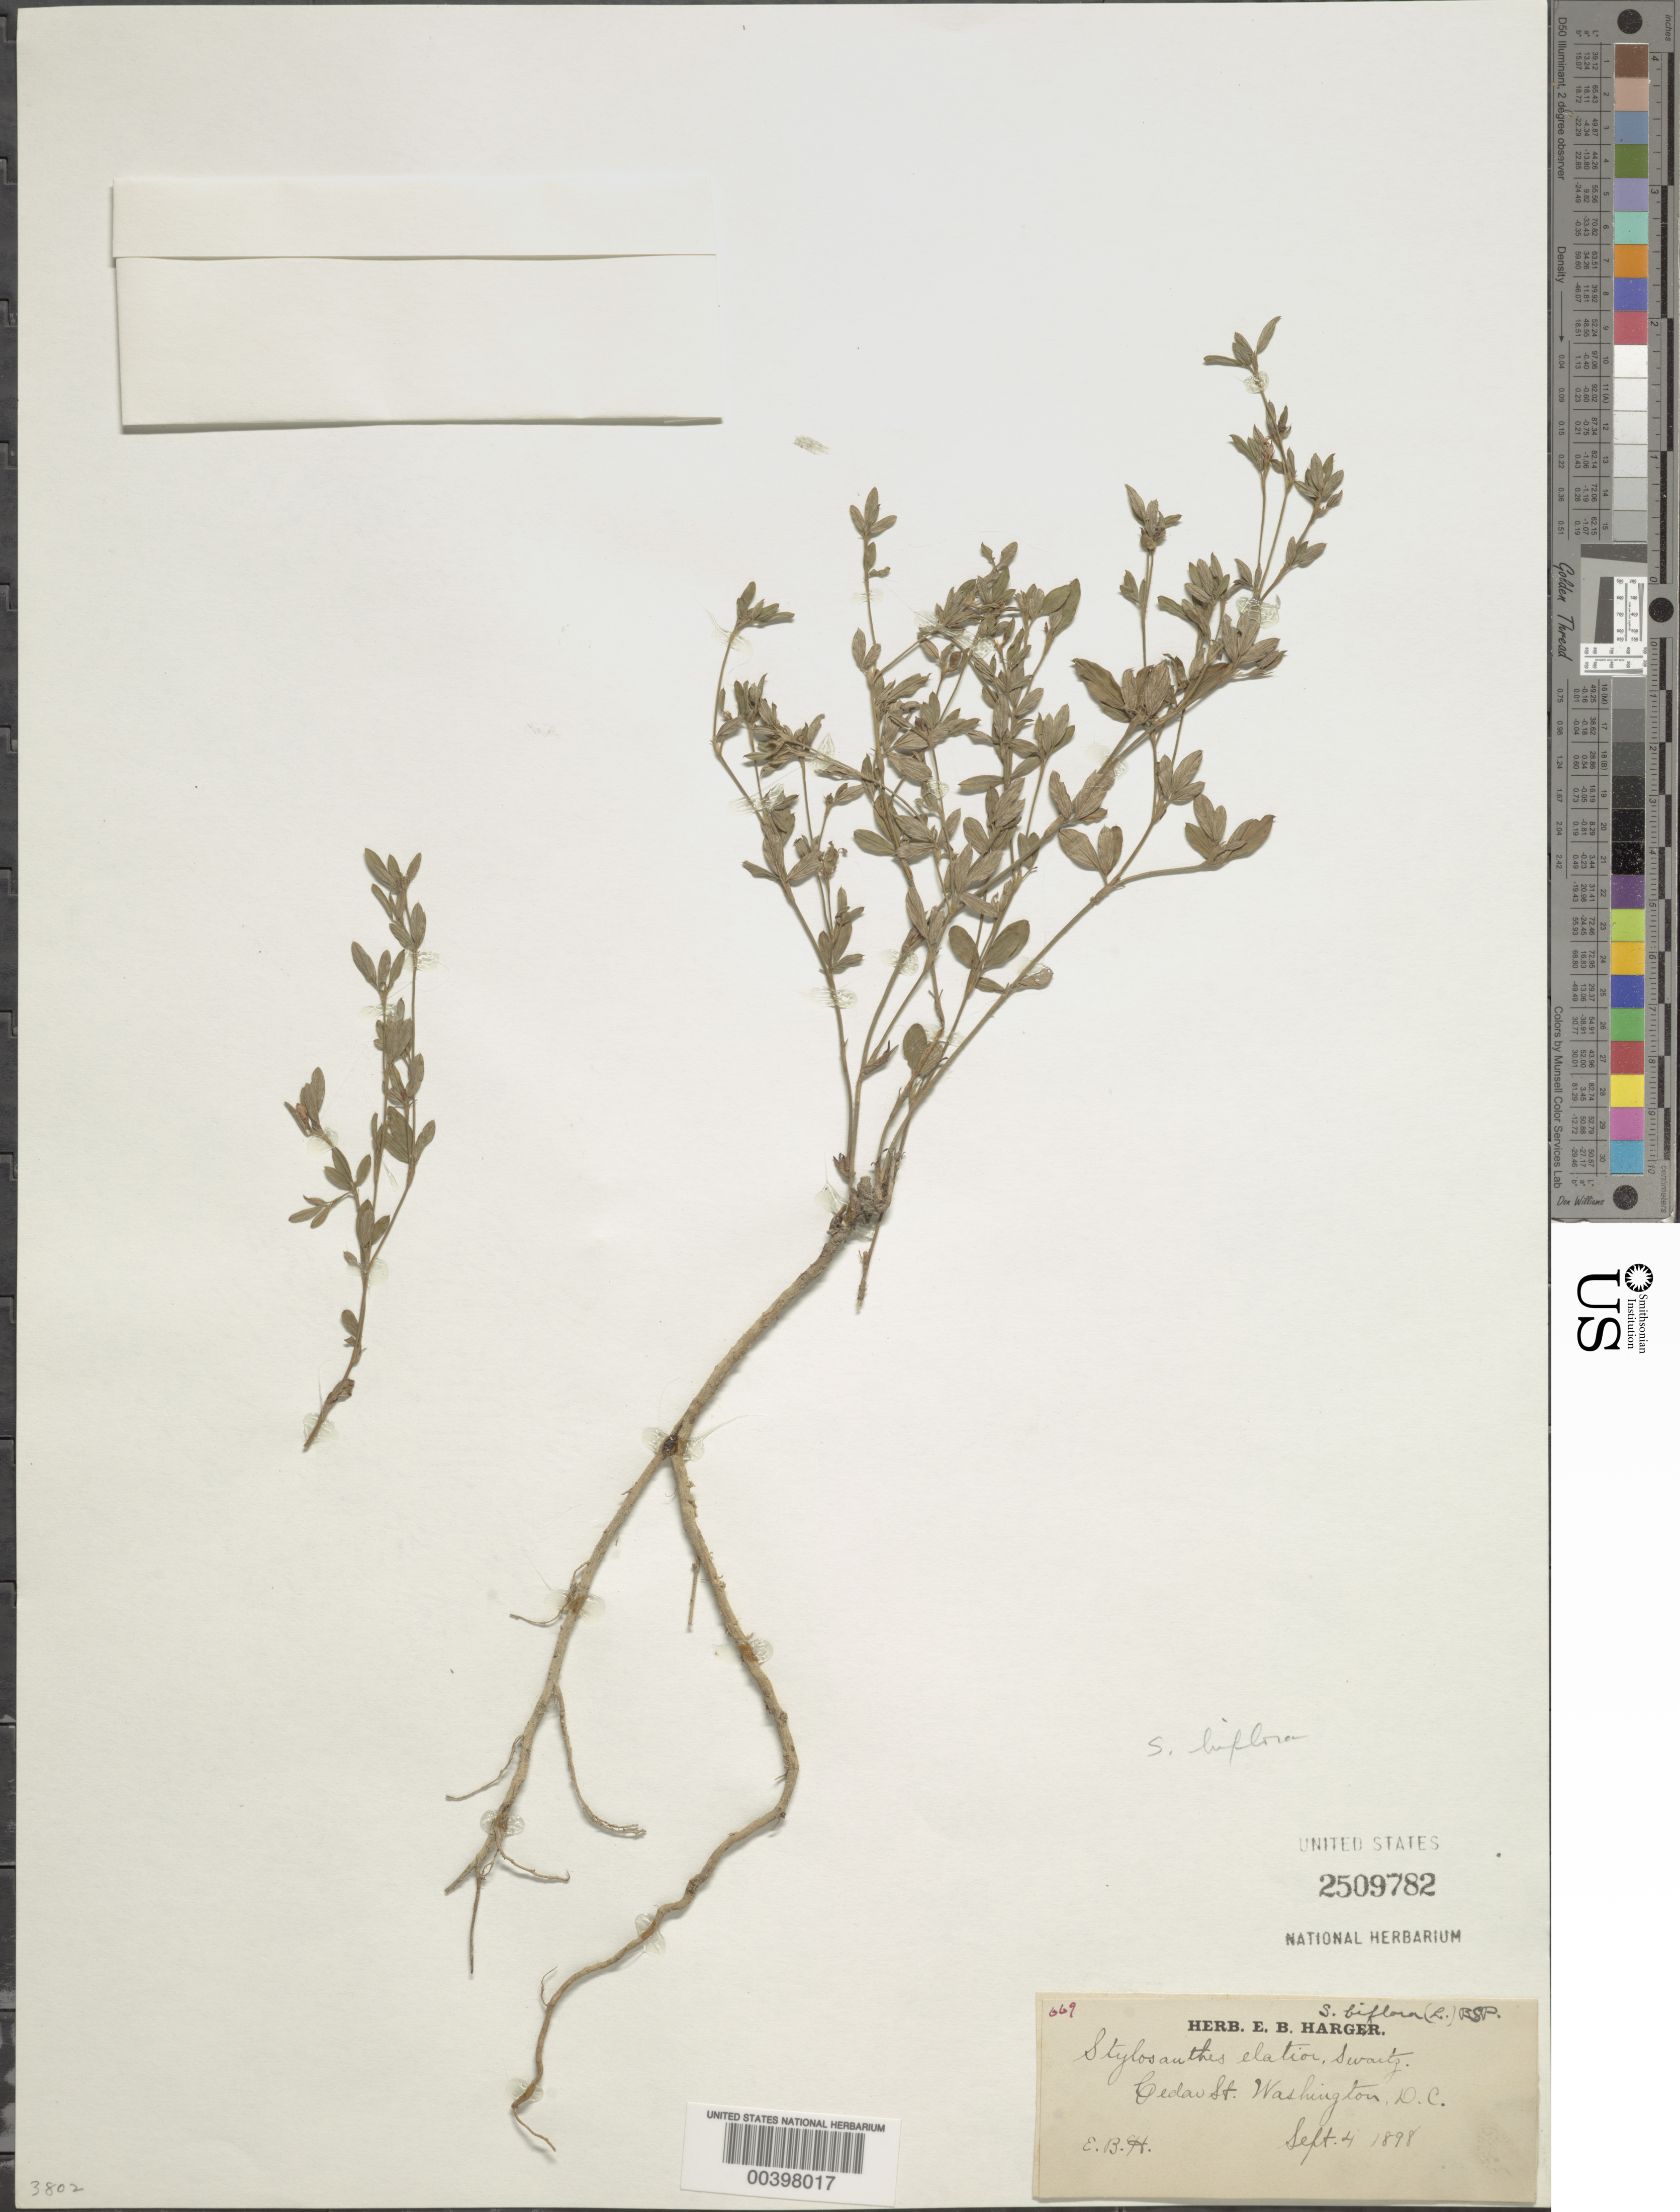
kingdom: Plantae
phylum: Tracheophyta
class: Magnoliopsida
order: Fabales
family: Fabaceae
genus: Stylosanthes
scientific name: Stylosanthes biflora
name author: (L.) Britton et al.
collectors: E. B. Harger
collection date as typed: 04 Sep 1898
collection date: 1898-09-04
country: United States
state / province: District of Columbia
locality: Cedar Street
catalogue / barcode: US 2509782